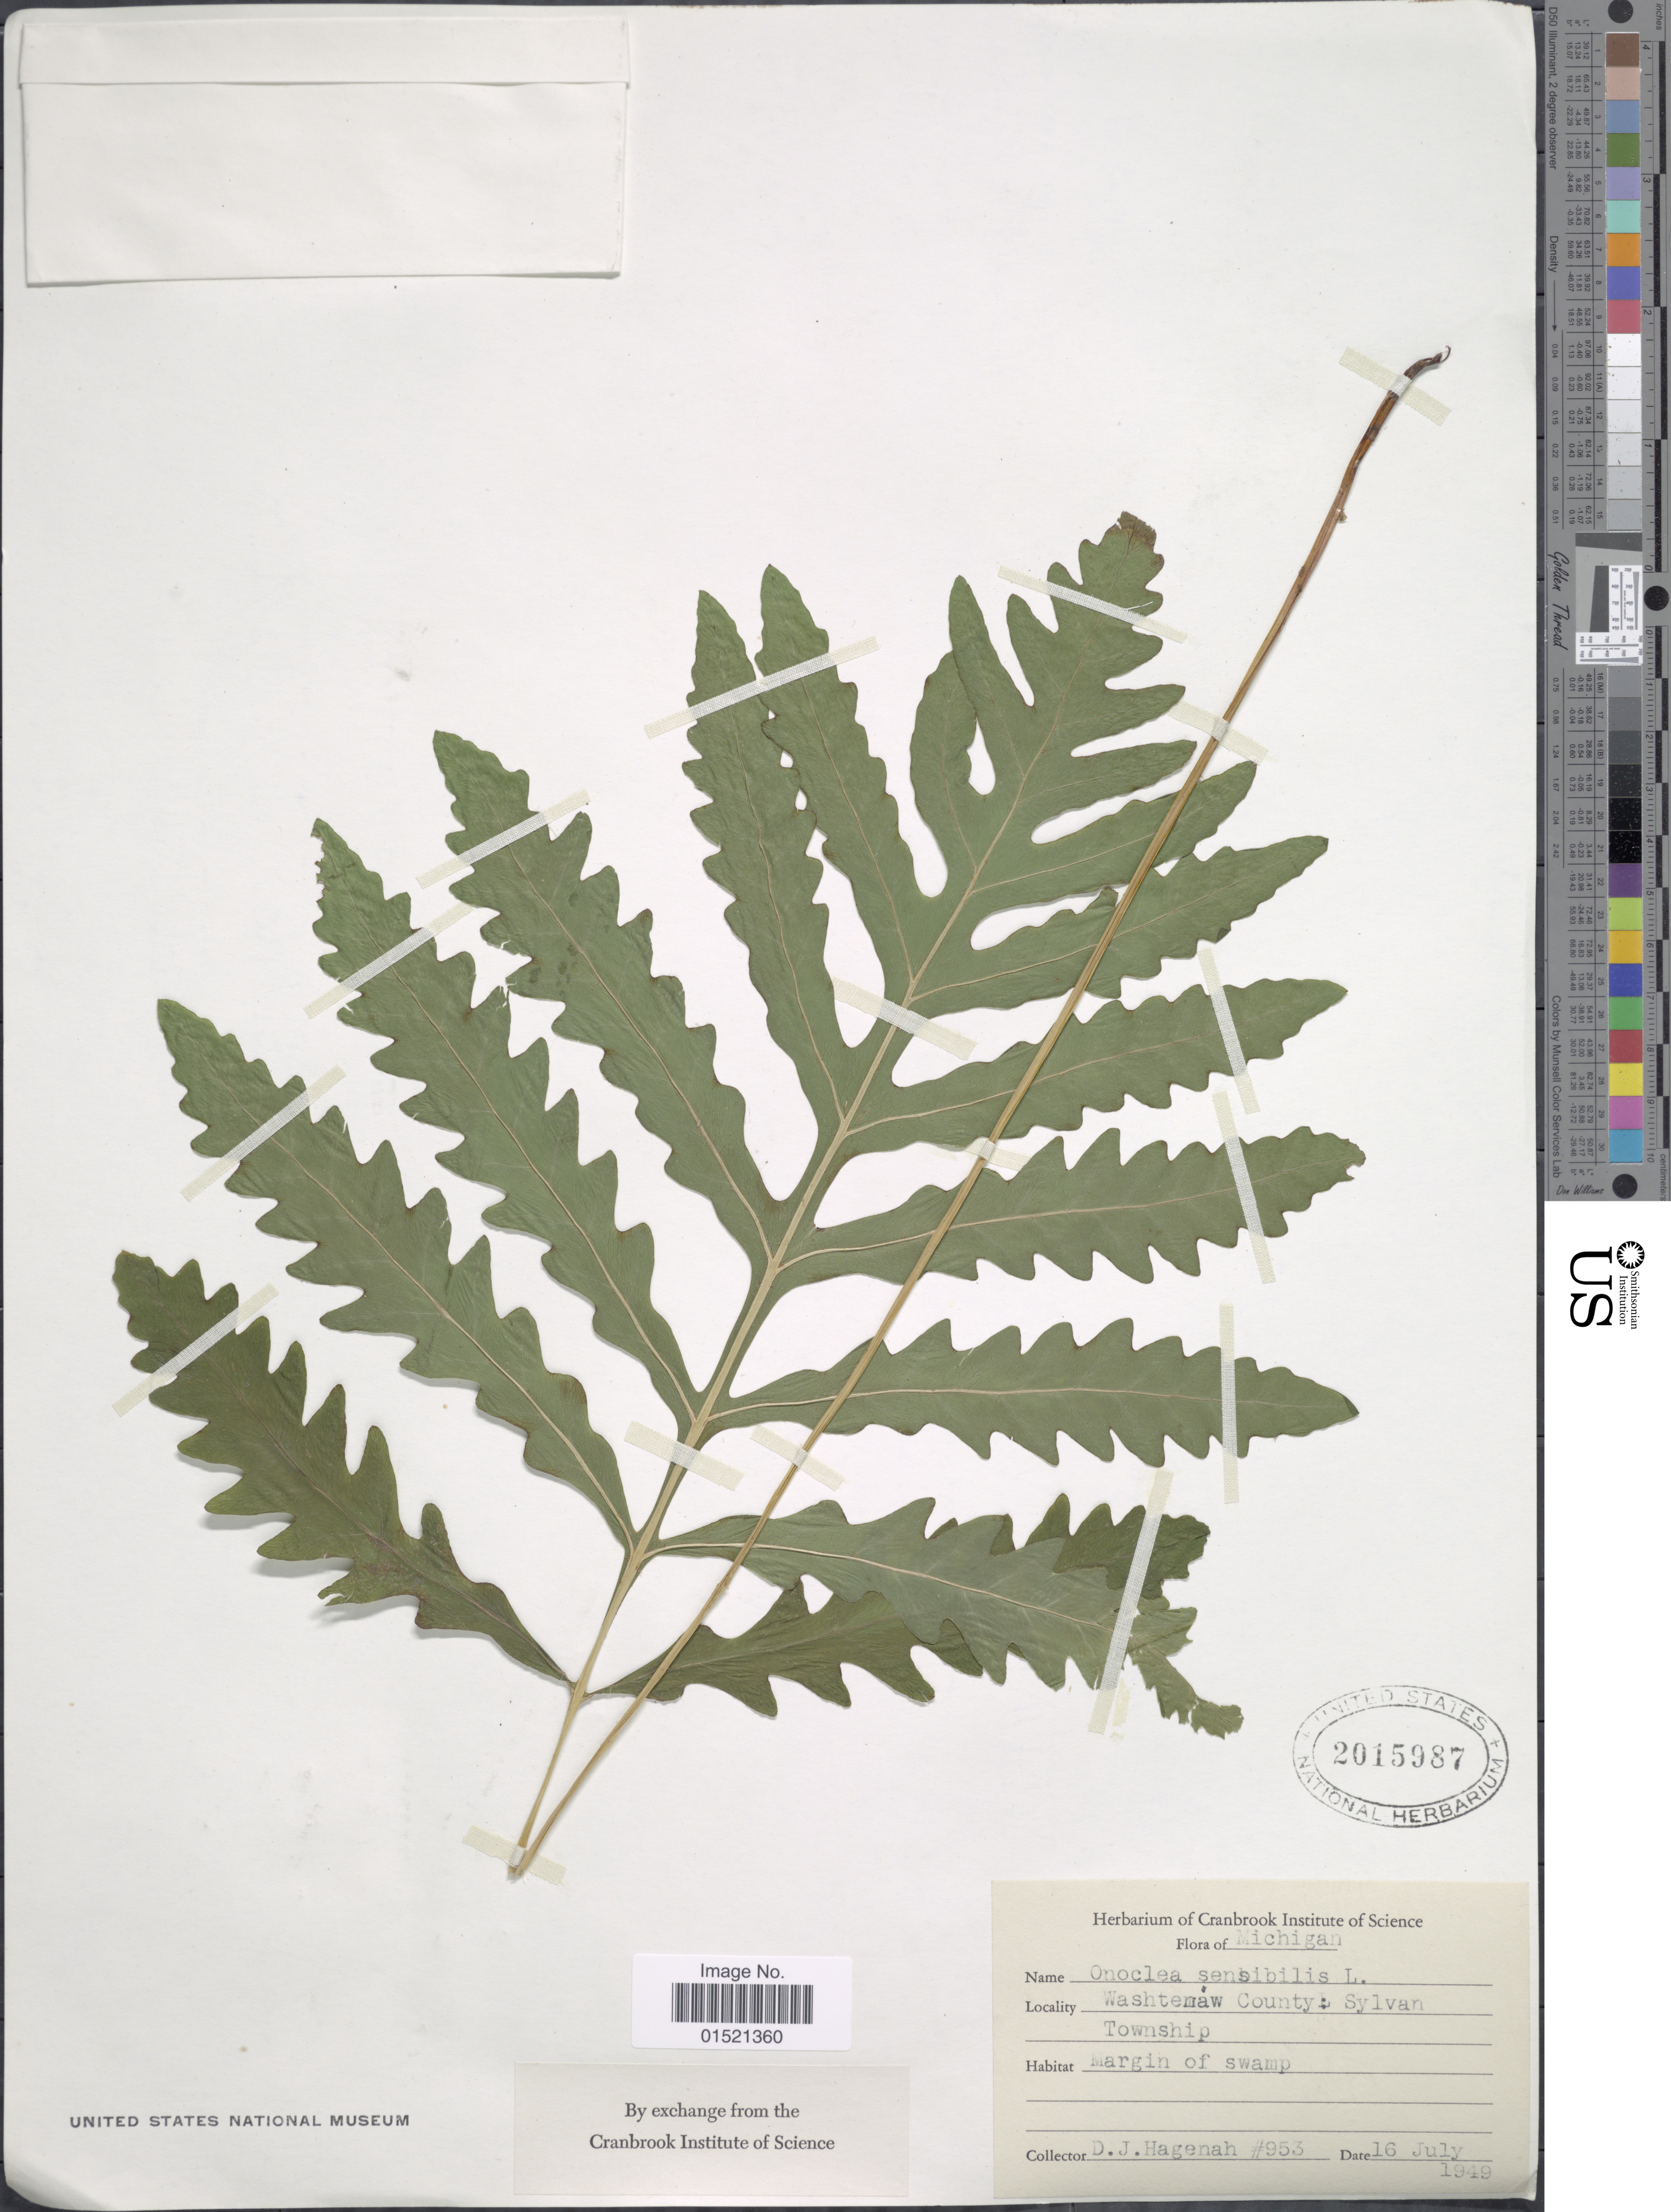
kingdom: Plantae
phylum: Tracheophyta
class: Polypodiopsida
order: Polypodiales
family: Onocleaceae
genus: Onoclea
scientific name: Onoclea sensibilis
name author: L.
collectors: D. Hagenah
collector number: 953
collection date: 1949-07-16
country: United States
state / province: Michigan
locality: Washtenaw County: Sylvan Township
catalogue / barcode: US 2015987